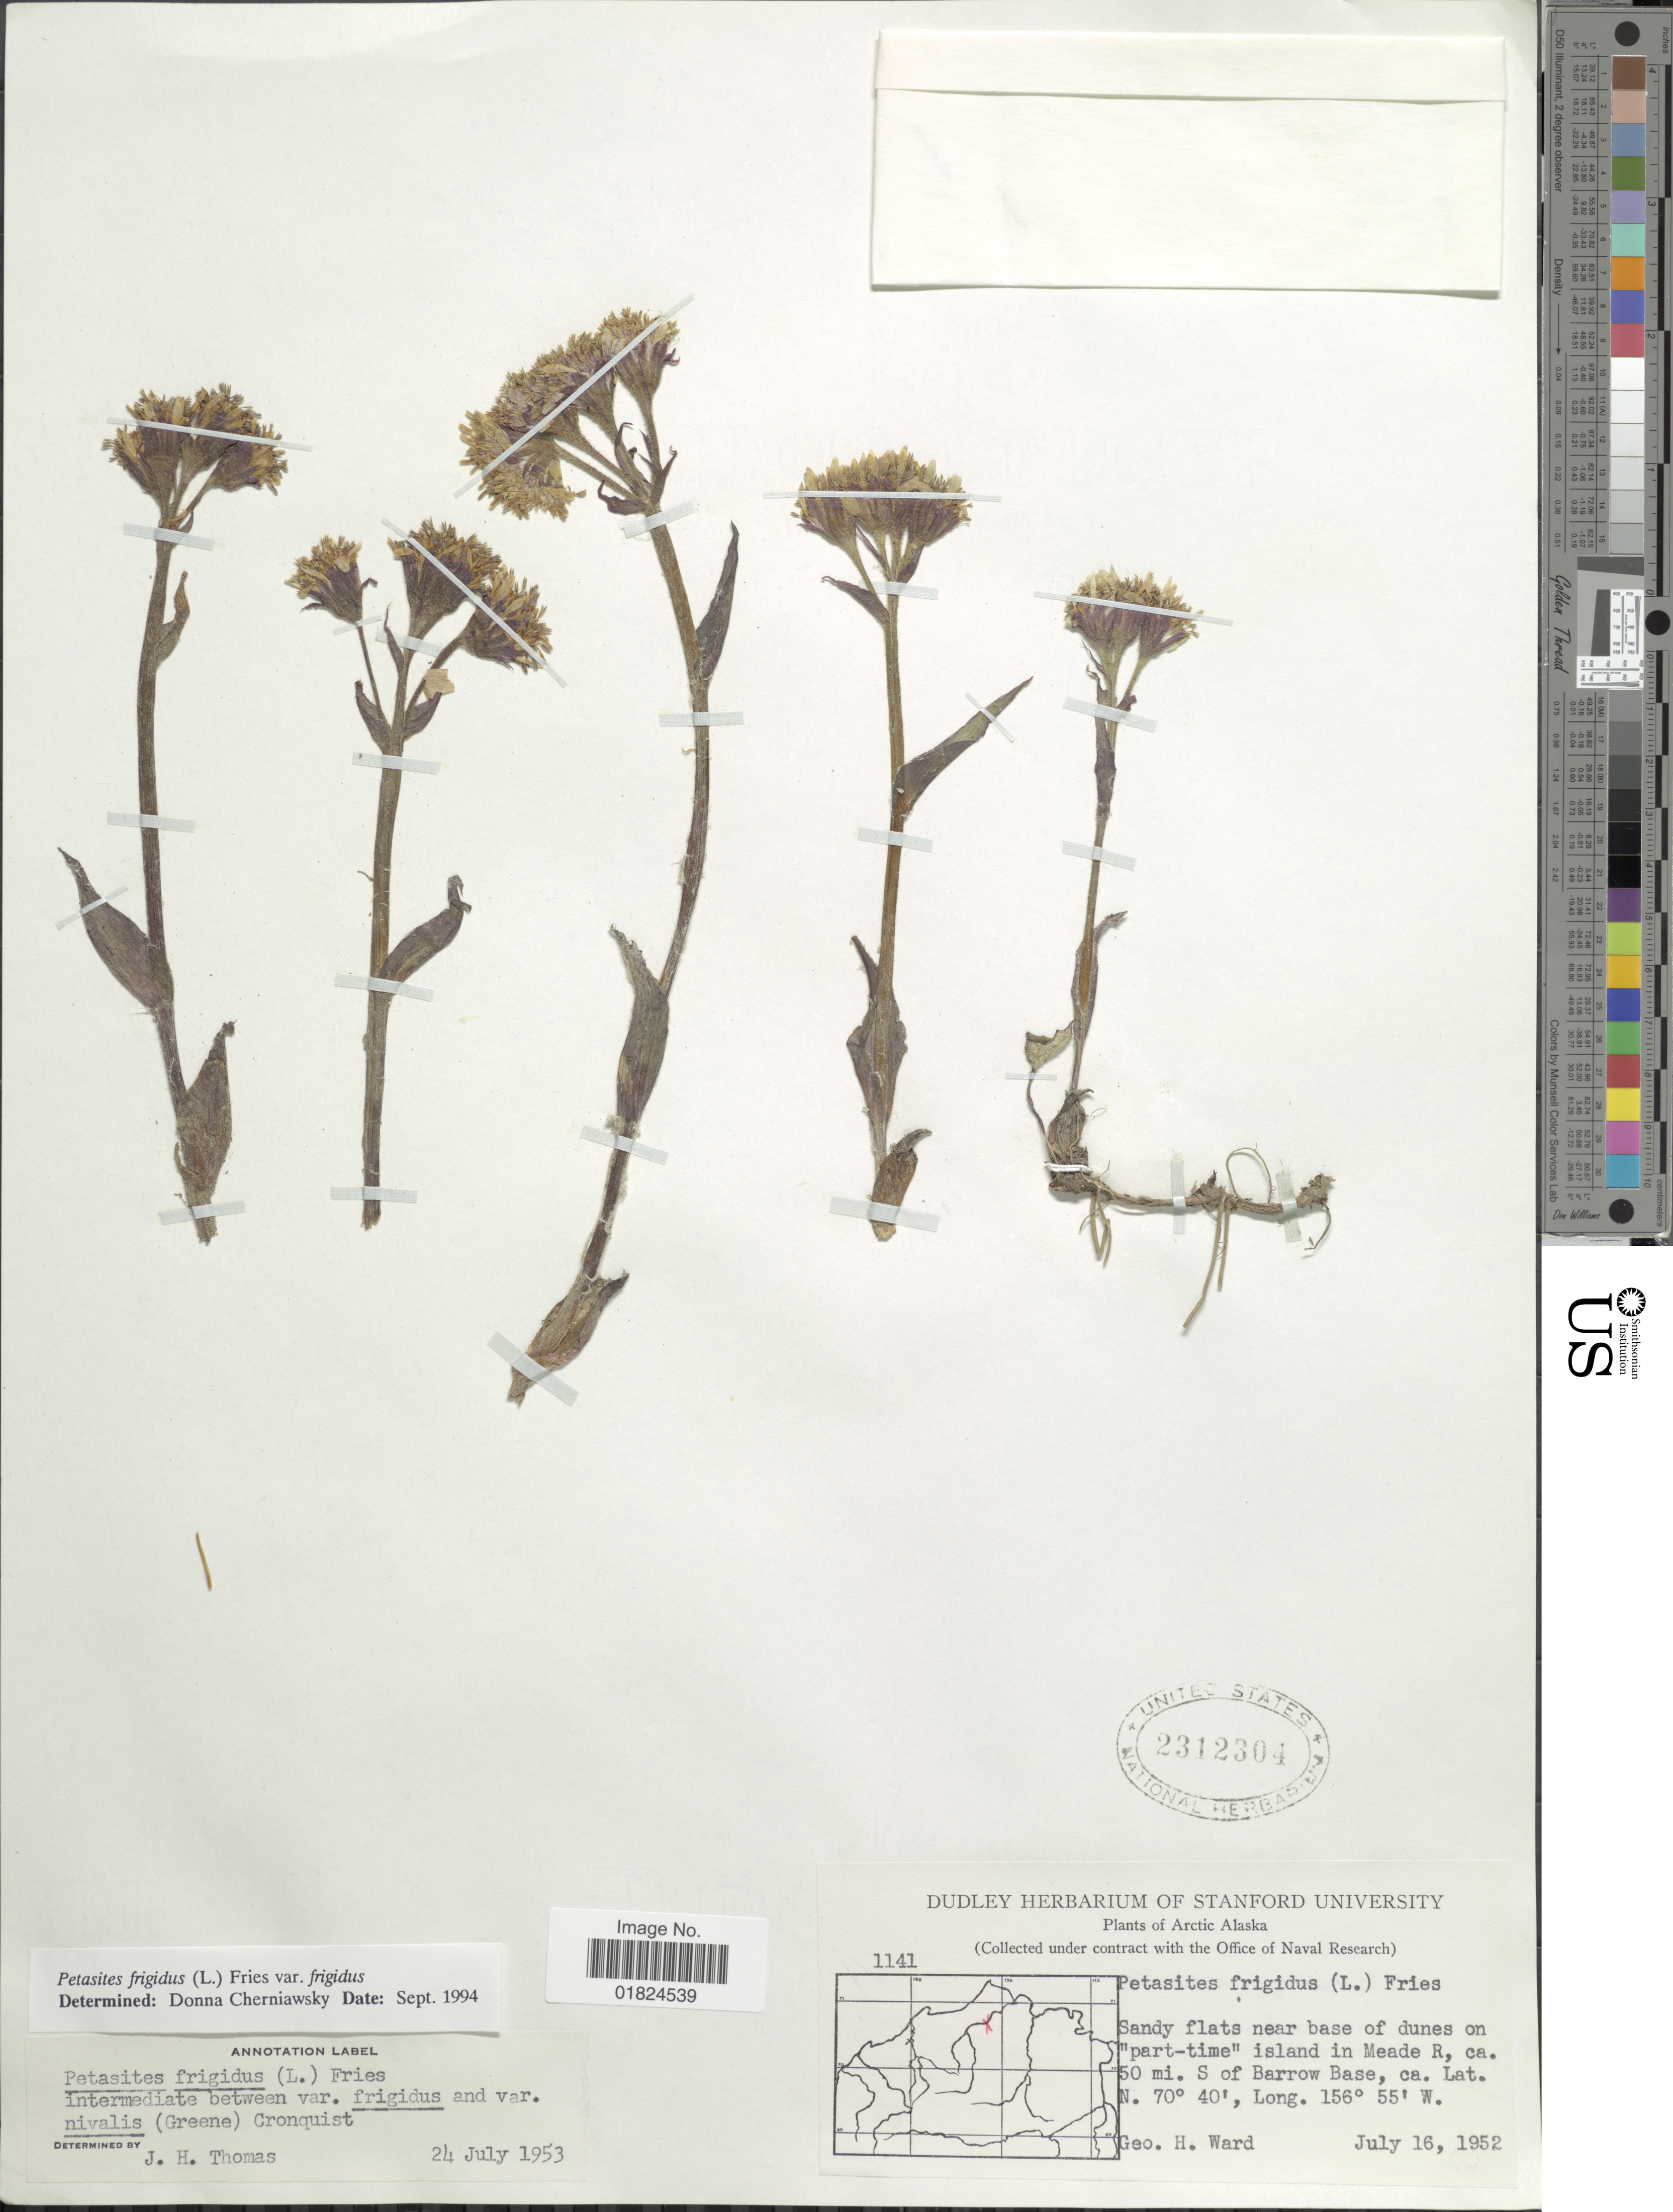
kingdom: Plantae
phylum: Tracheophyta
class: Magnoliopsida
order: Asterales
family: Asteraceae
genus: Petasites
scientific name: Petasites frigidus var. frigidus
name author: (L.) Fr.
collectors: G. H. Ward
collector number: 1141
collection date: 1952-07-16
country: United States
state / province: Alaska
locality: Arctic Alaska, sandy flats near base of dunes on "part-time"island in Meade R, ca. 50 mi. S of Barrow Base.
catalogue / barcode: US 2312304